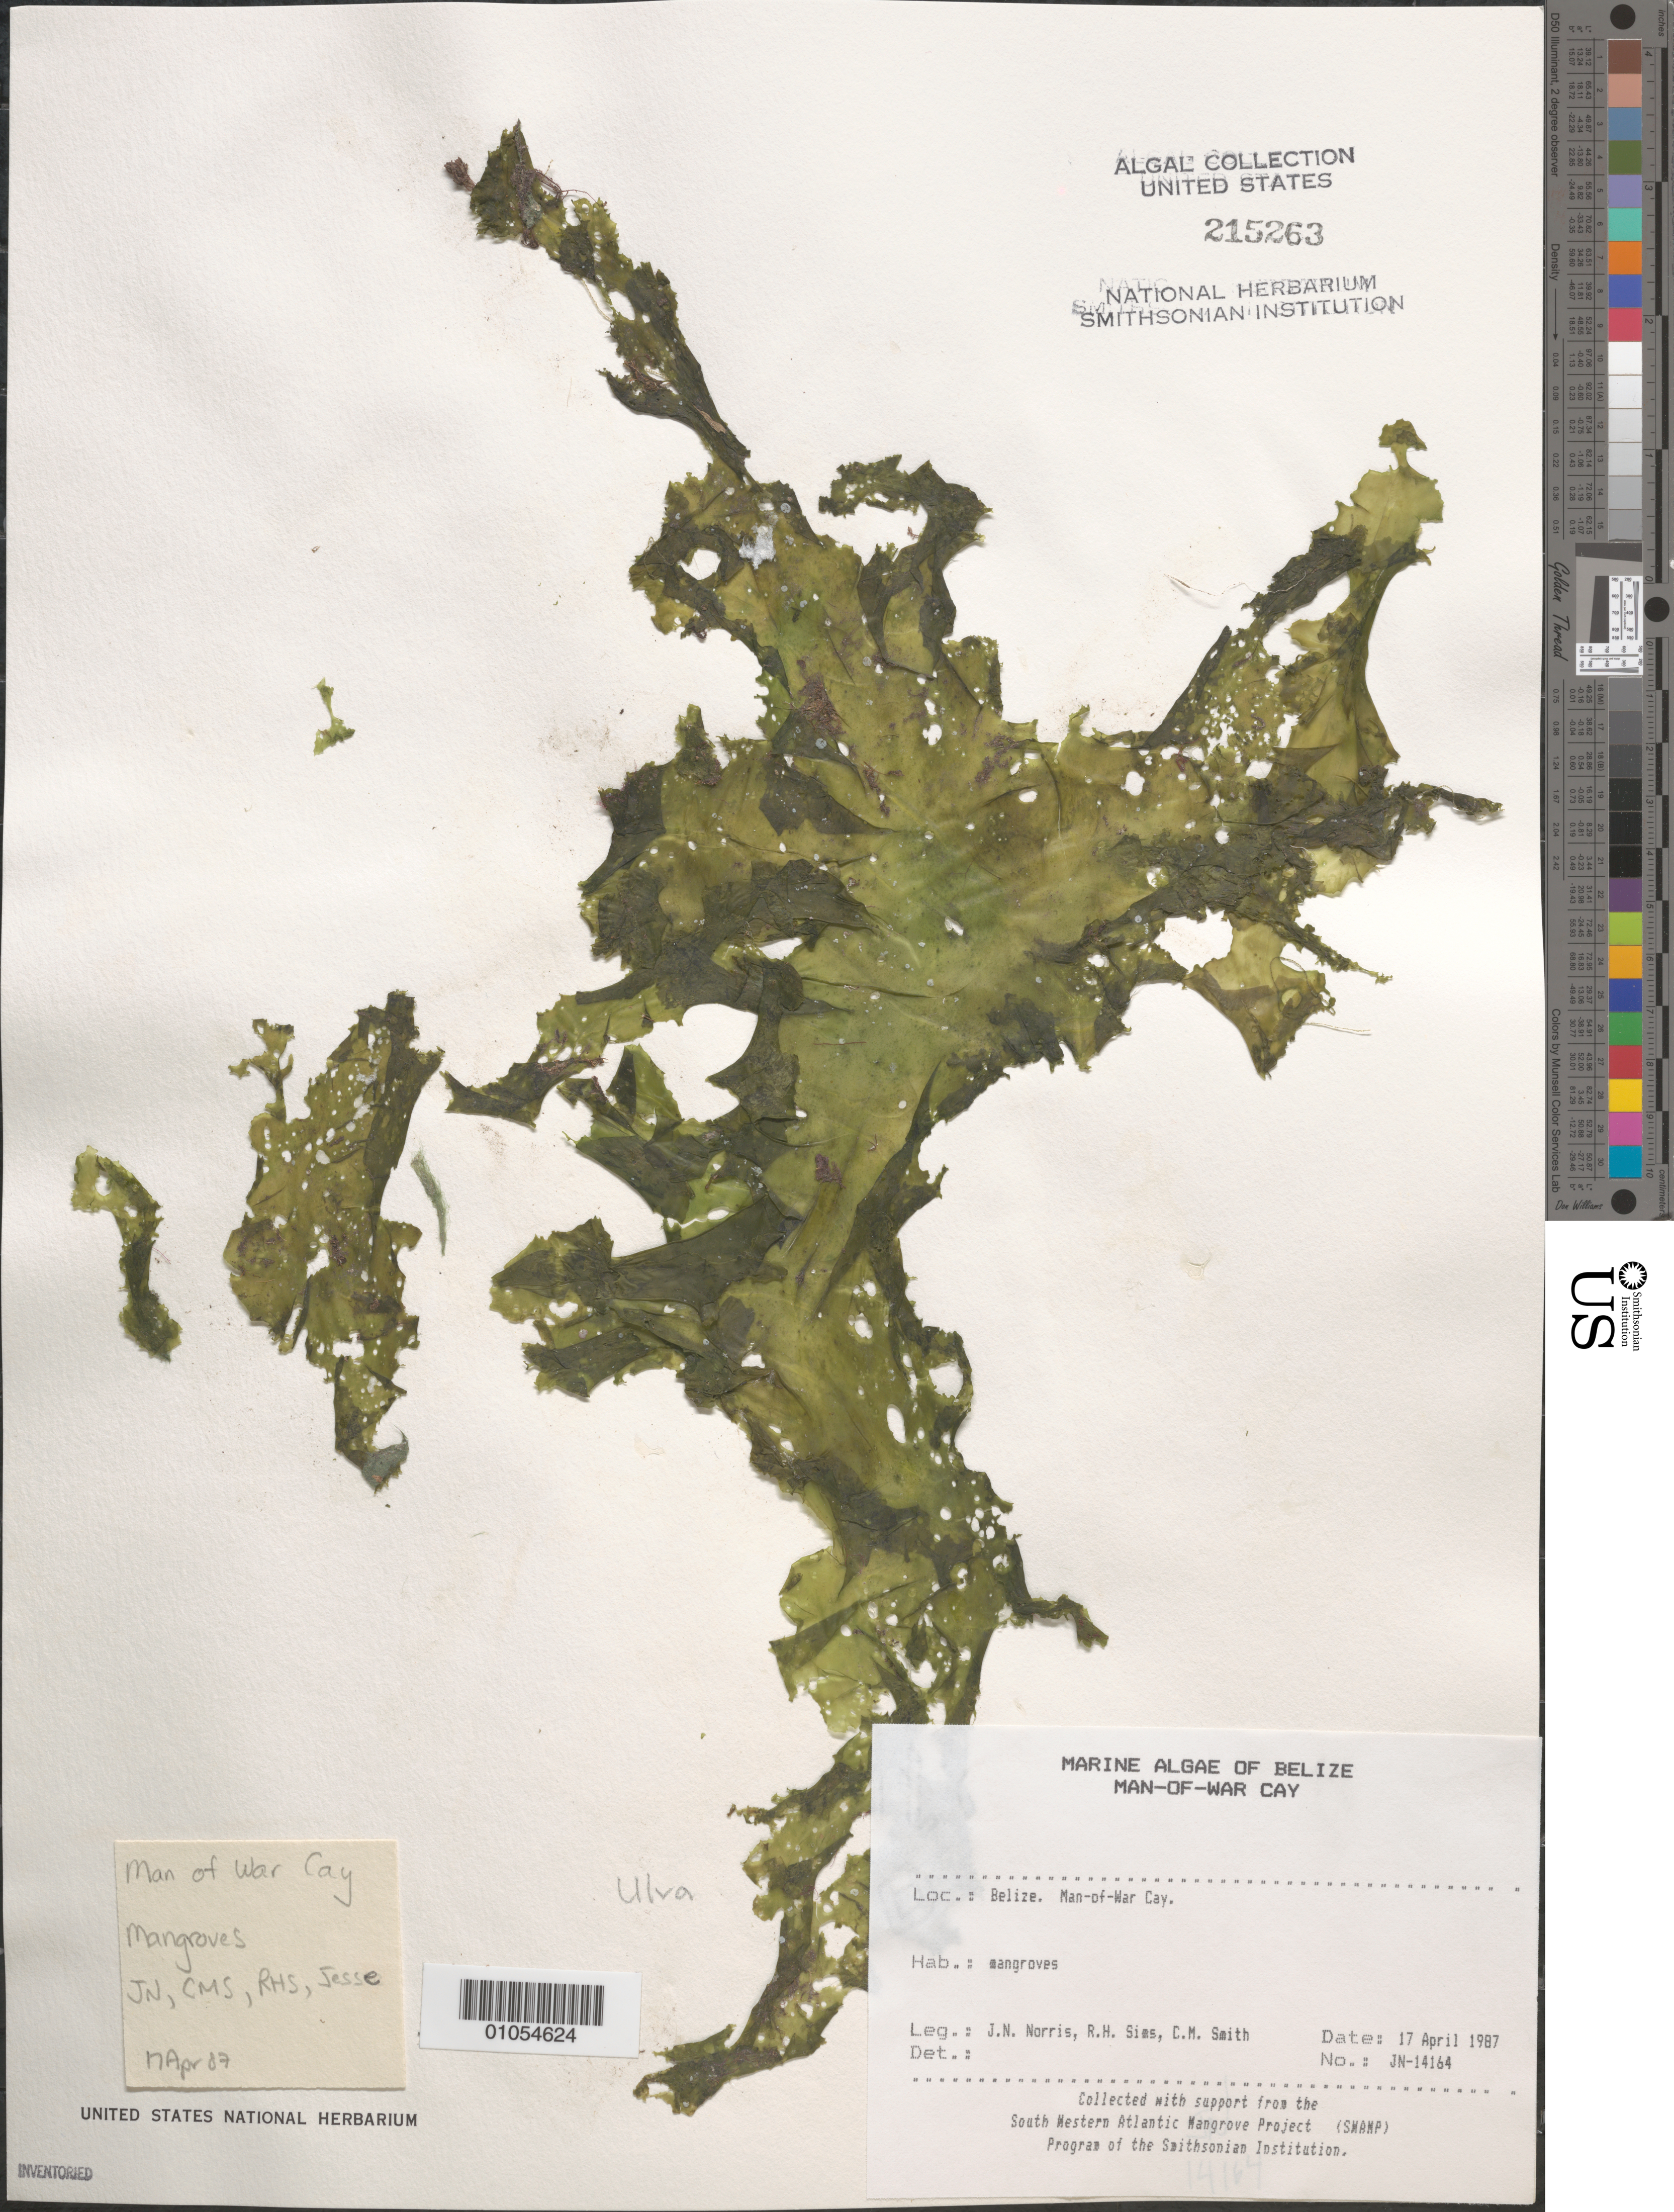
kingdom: Plantae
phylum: Chlorophyta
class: Ulvophyceae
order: Ulvales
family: Ulvaceae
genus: Ulva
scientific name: Ulva sp.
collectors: J. N. Norris, C. M. Smith & R. H. Sims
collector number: JN-14164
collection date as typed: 17 Apr 1987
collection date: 1987-04-17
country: Belize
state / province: Stann Creek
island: Man of War Cay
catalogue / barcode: US 215263